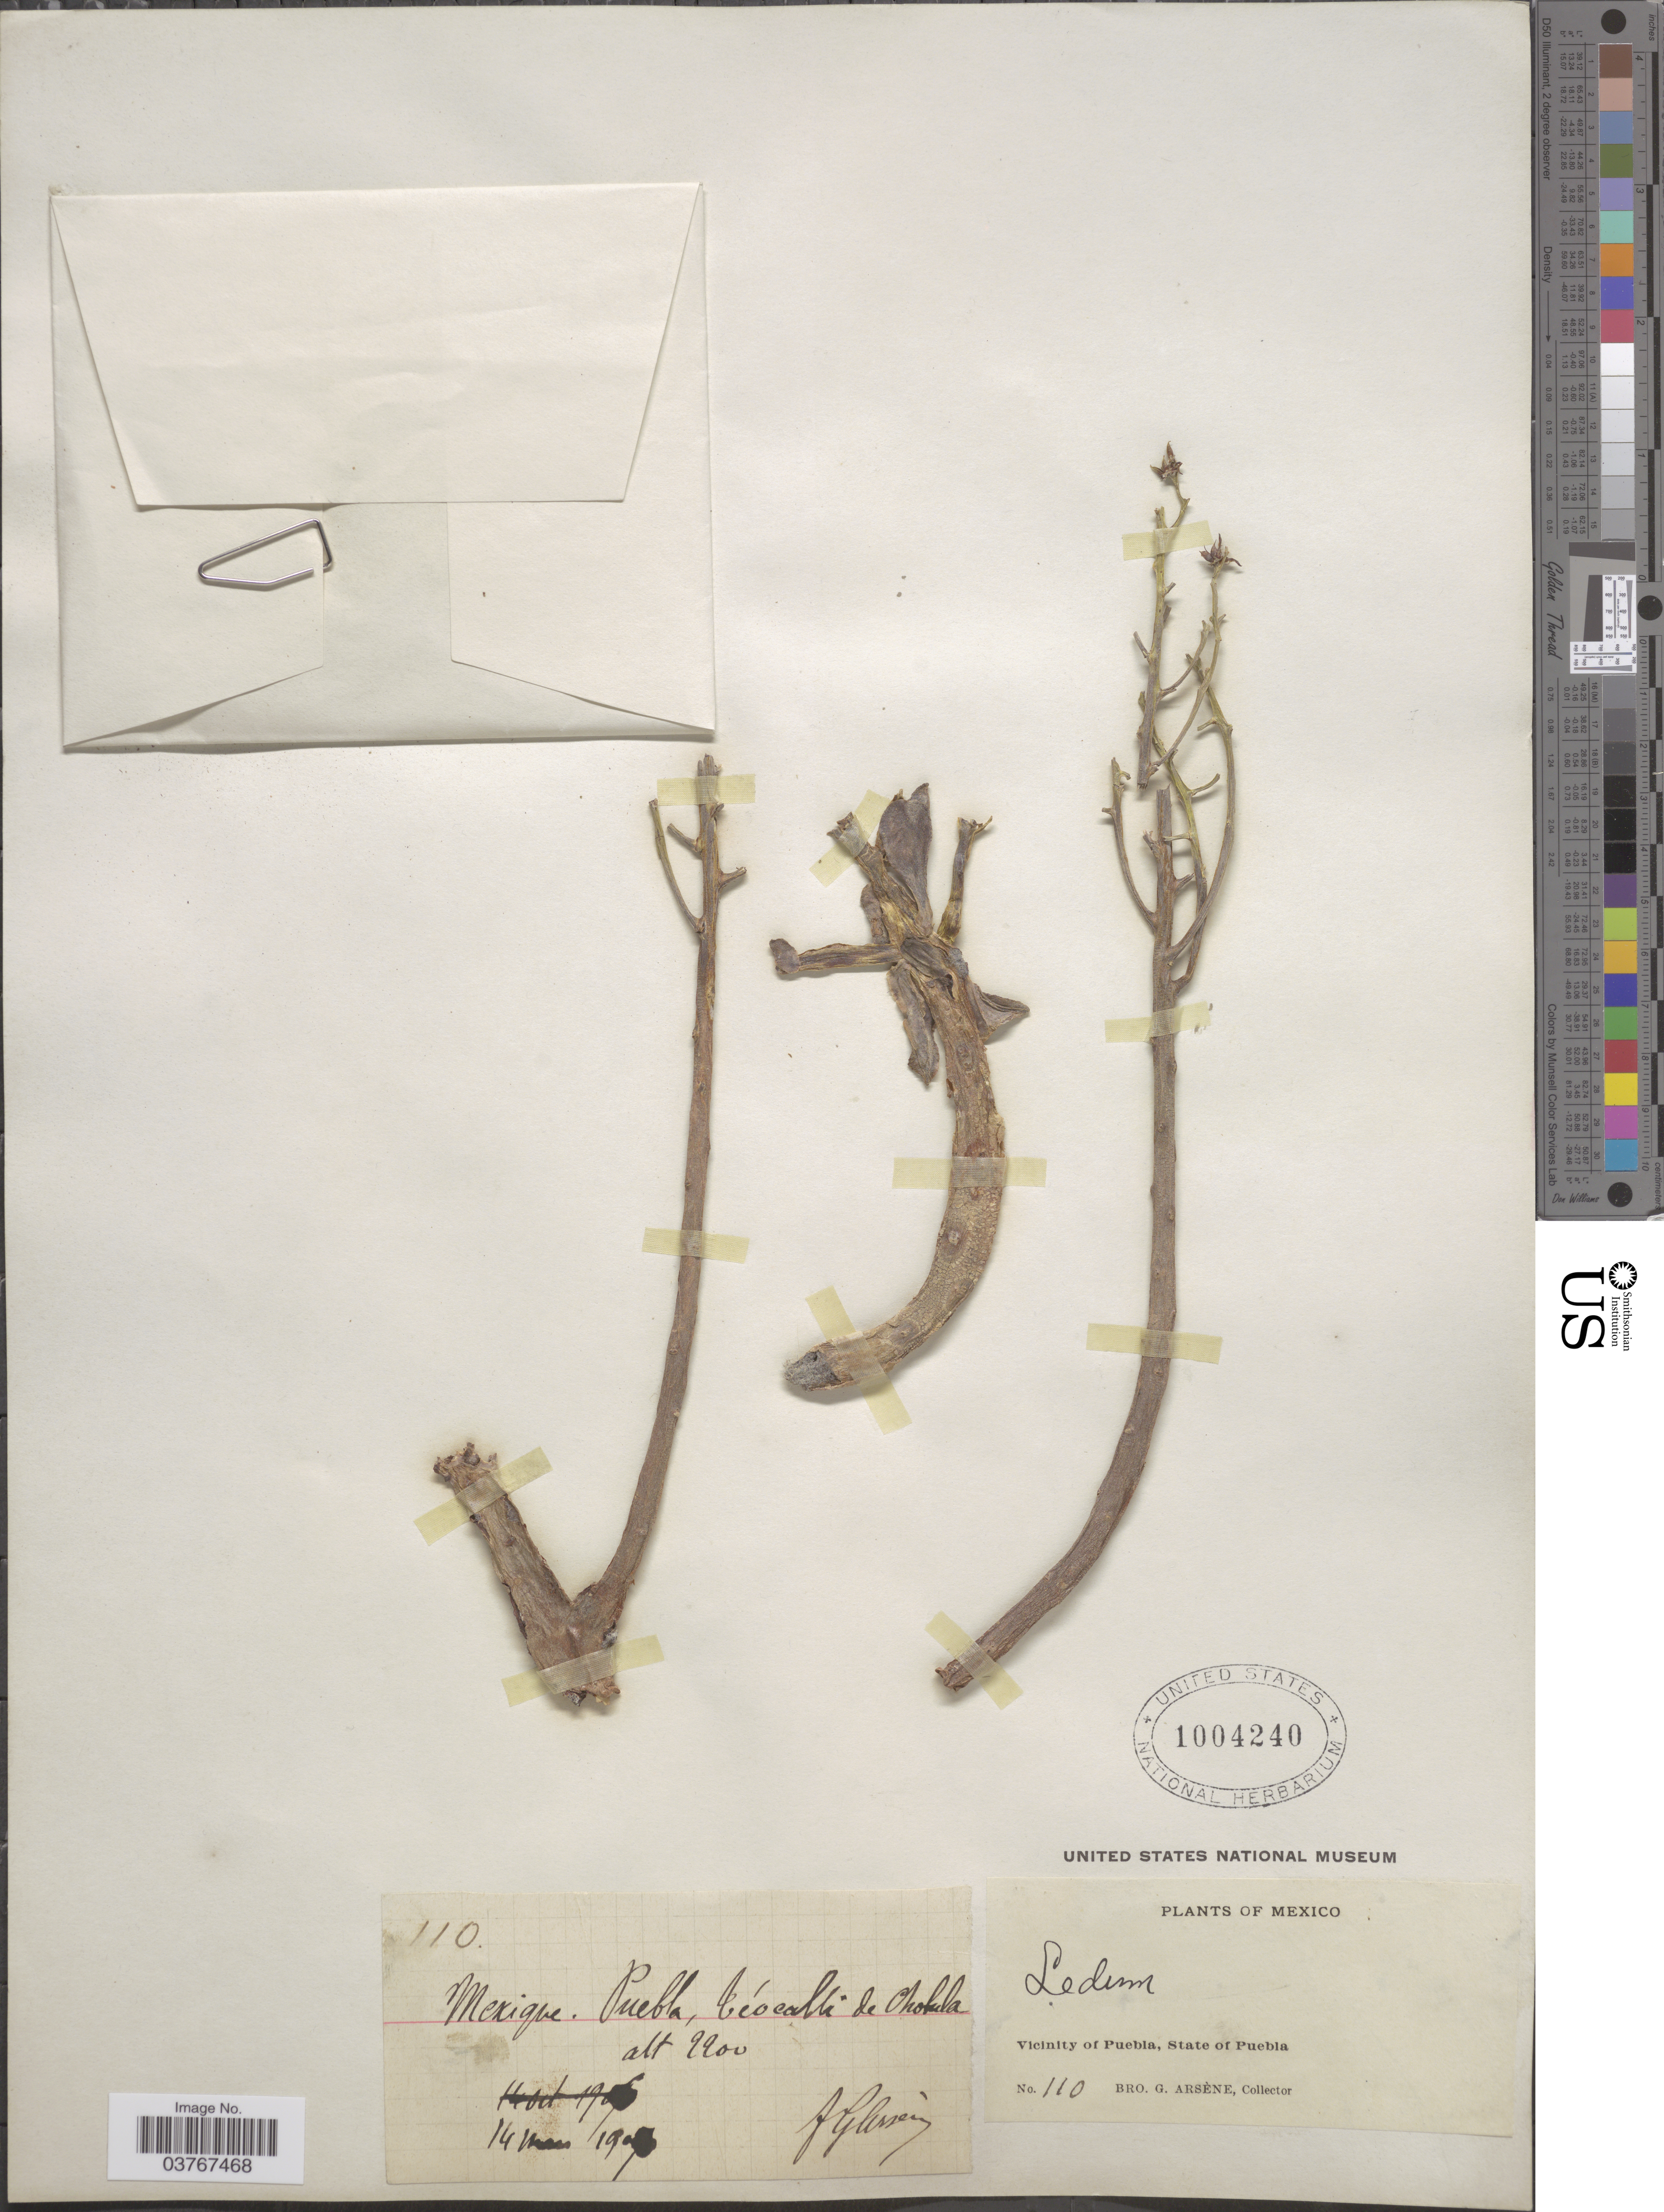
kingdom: Plantae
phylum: Tracheophyta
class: Magnoliopsida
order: Saxifragales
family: Crassulaceae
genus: Sedum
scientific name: Sedum sp.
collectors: Bro. G. Arsène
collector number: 110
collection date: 1907-05-14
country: Mexico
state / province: Puebla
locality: Teocalli de Chokula. Vicinity of Puebla.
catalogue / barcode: US 1004240